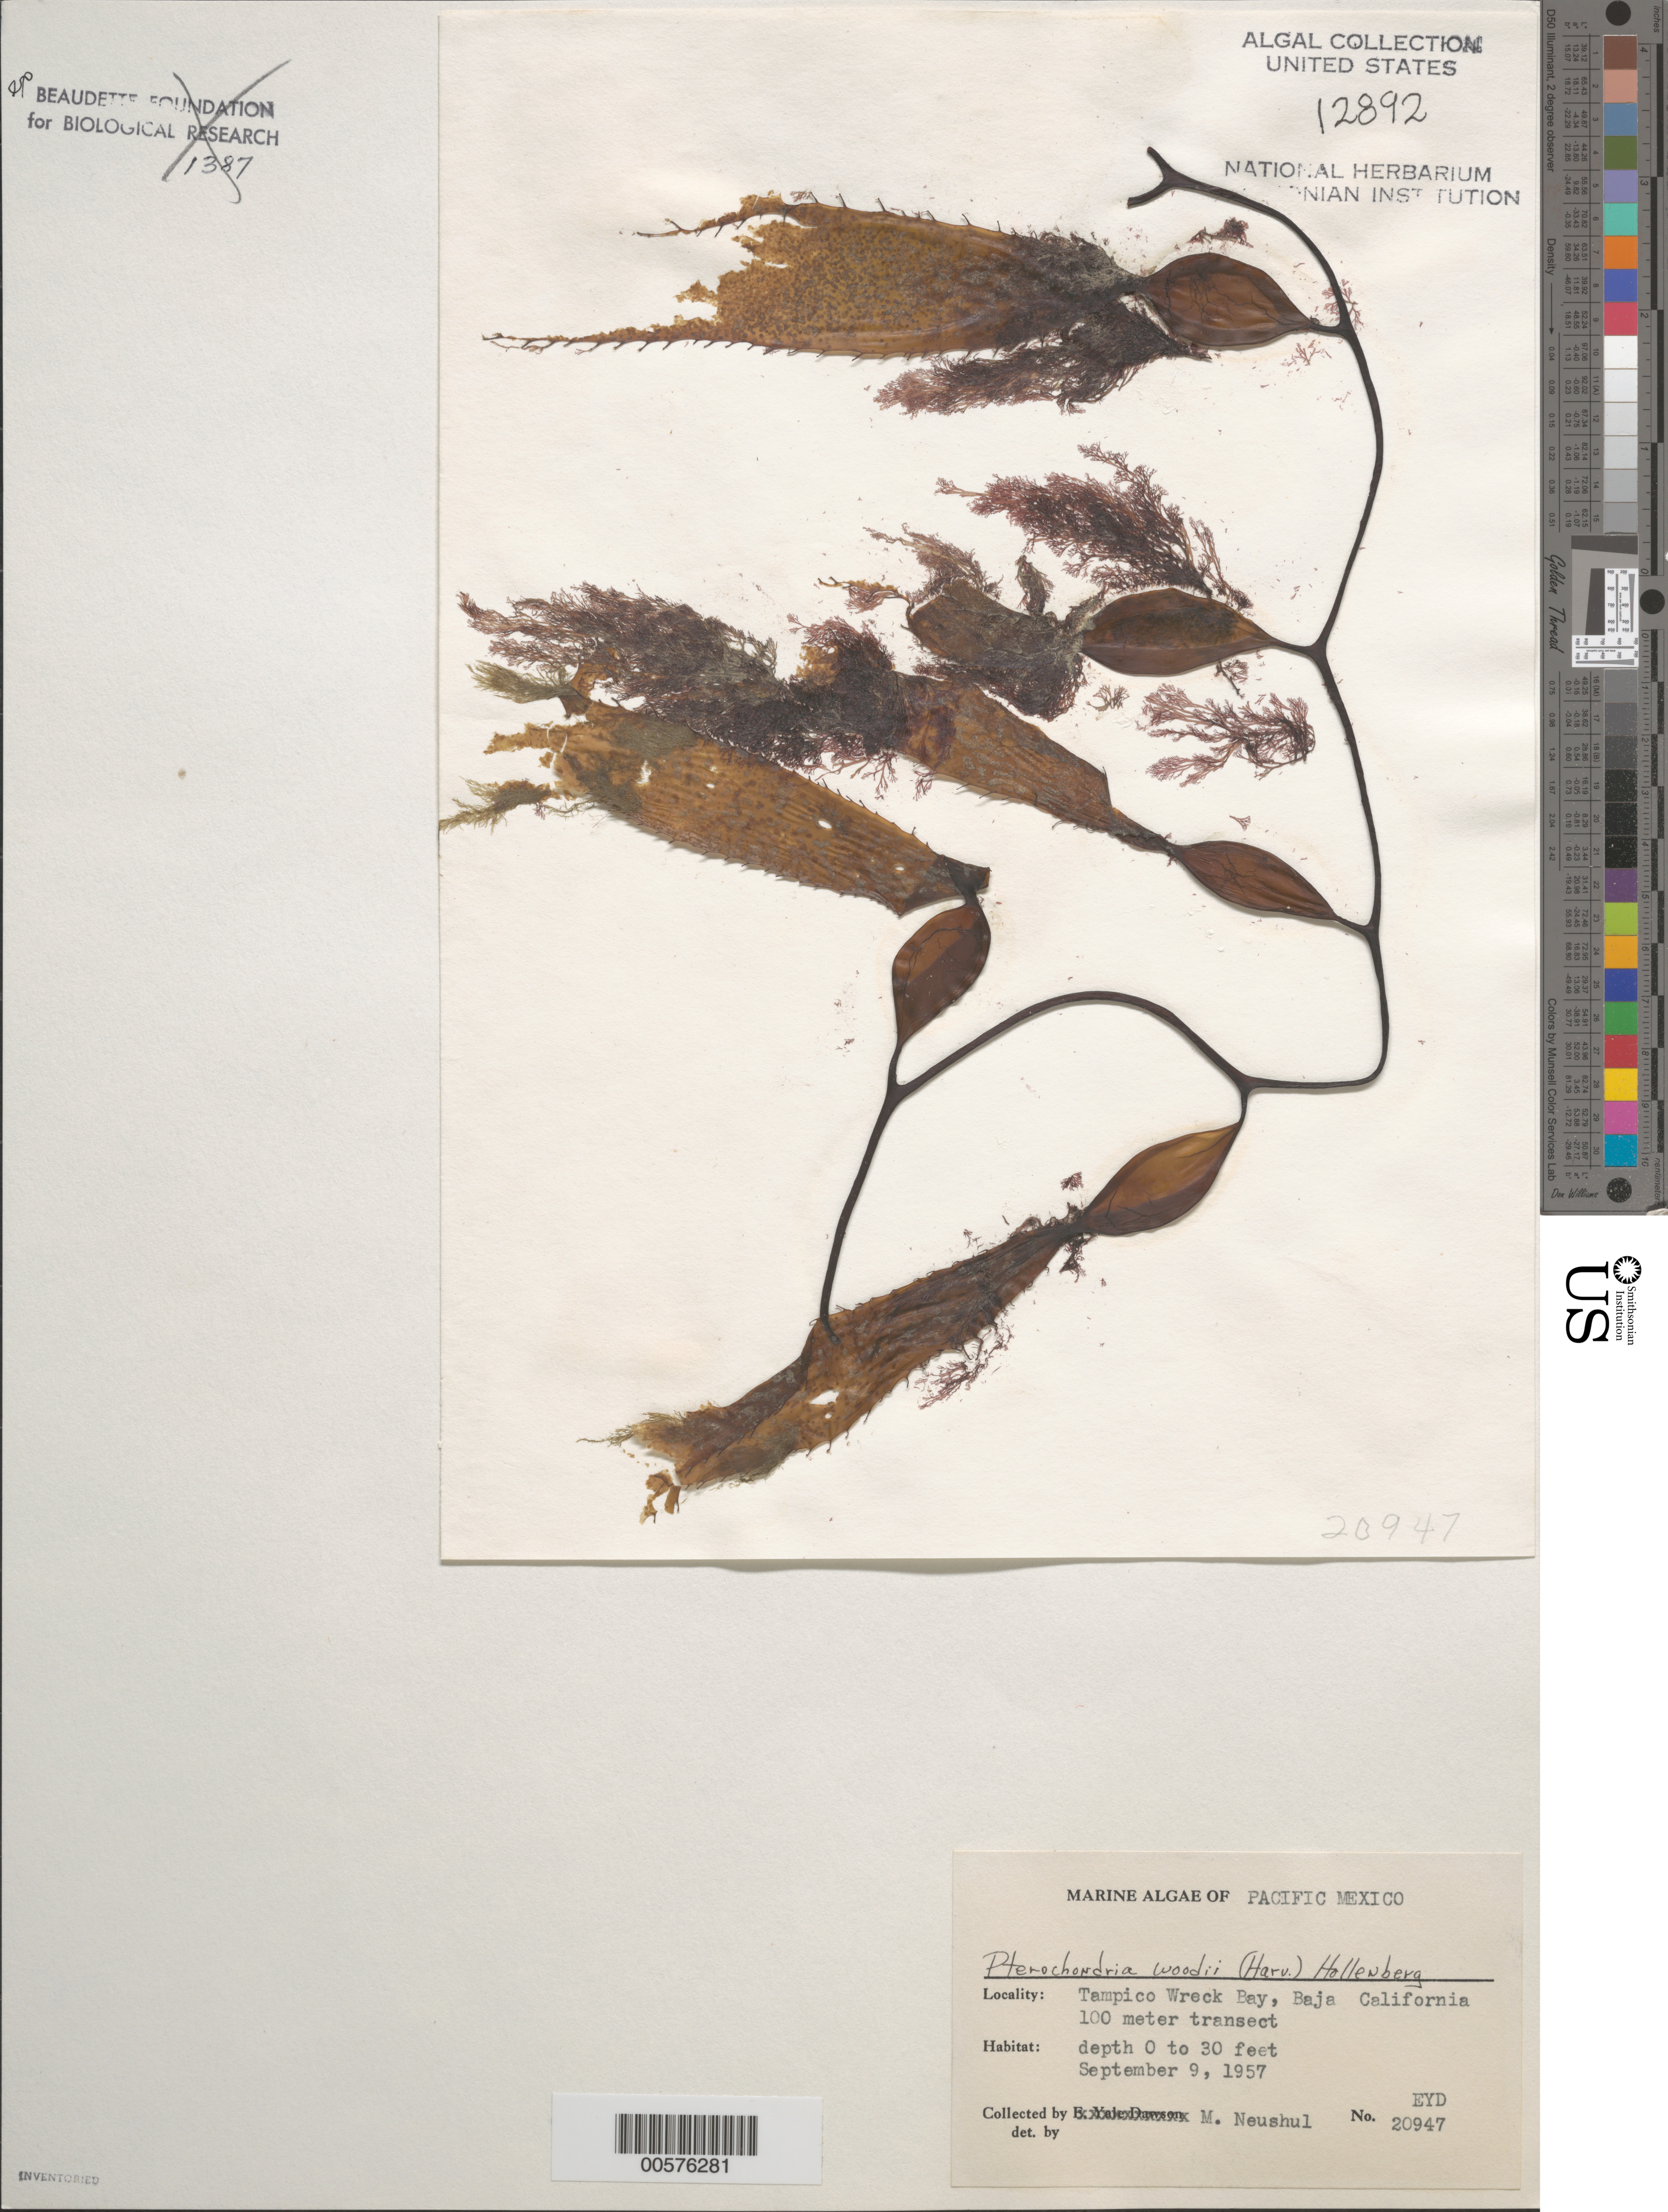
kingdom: Plantae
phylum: Rhodophyta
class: Florideophyceae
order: Ceramiales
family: Rhodomelaceae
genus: Pterochondria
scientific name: Pterochondria woodii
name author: (Harv.) Hollenb.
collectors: M. Neushul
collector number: EYD 20947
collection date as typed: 09 Sep 1957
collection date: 1957-09-09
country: Mexico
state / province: Baja California Norte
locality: Tampico Wreck Bay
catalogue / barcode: US 12892